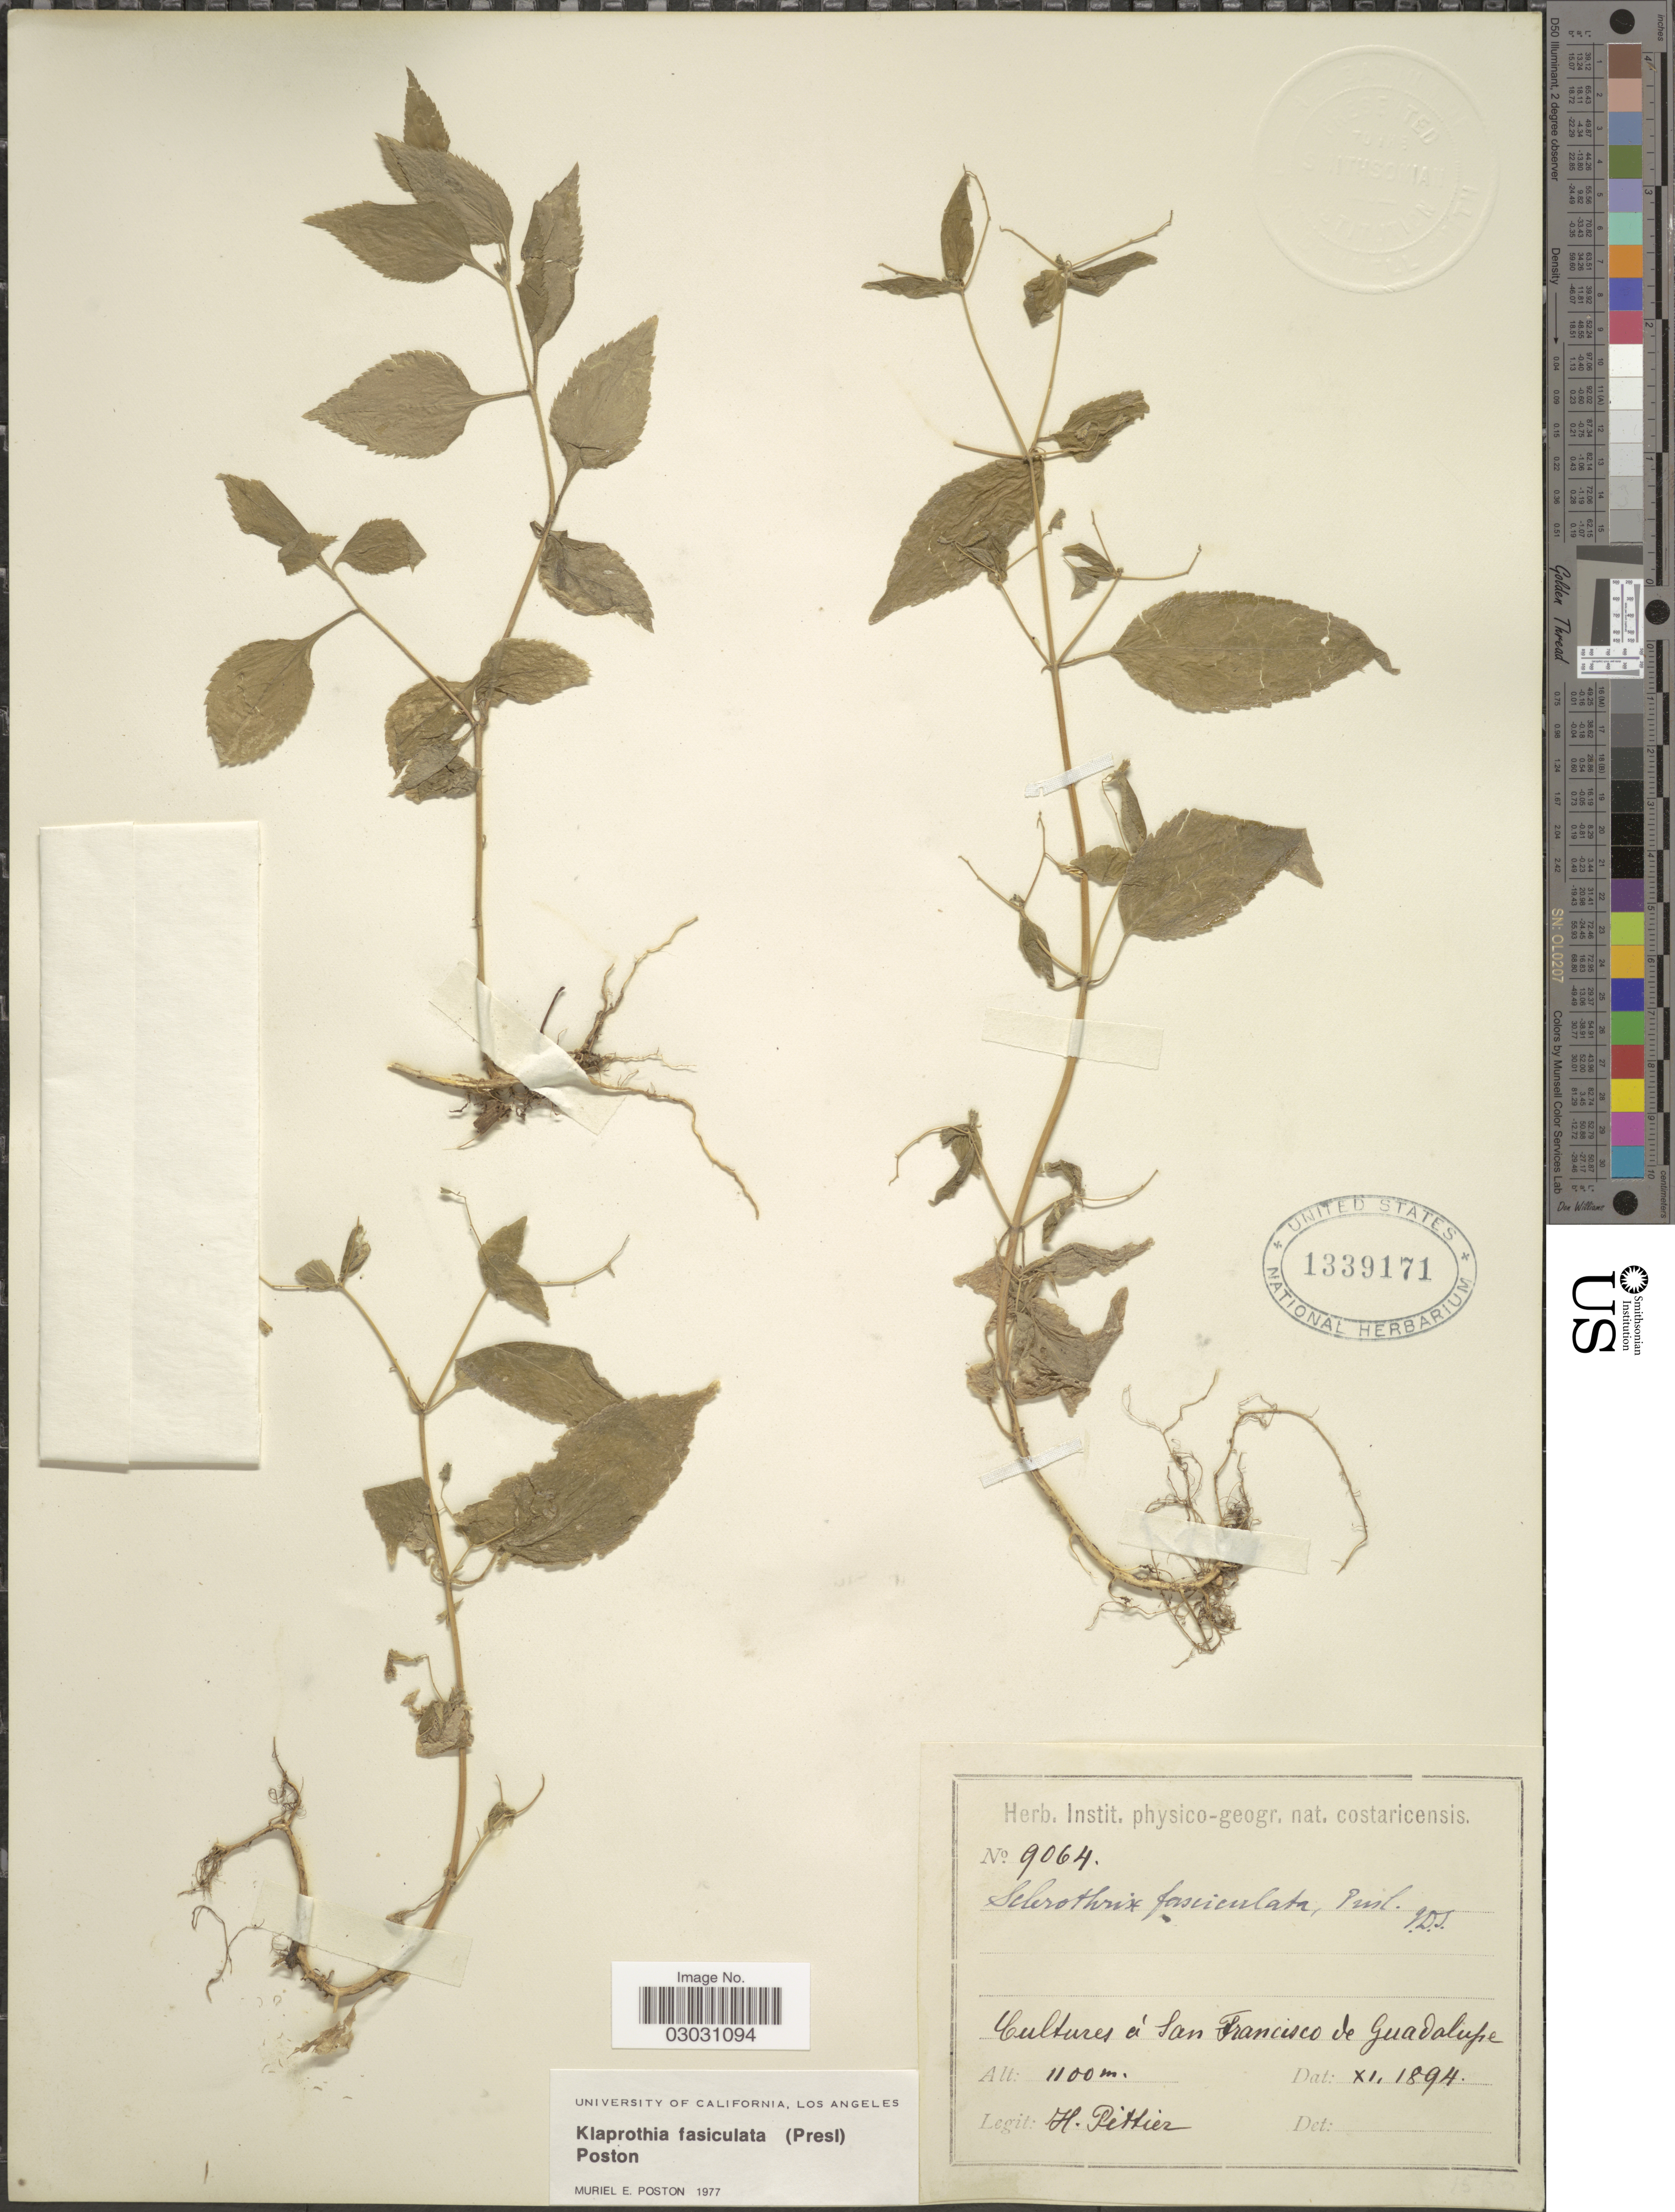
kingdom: Plantae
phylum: Tracheophyta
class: Magnoliopsida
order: Cornales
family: Loasaceae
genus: Klaprothia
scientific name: Klaprothia fasciculata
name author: (C. Presl) Poston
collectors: H. F. Pittier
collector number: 9064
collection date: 1894-11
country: Costa Rica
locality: Cultures á San Francisco de Guadalupe.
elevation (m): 1100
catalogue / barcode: US 1339171